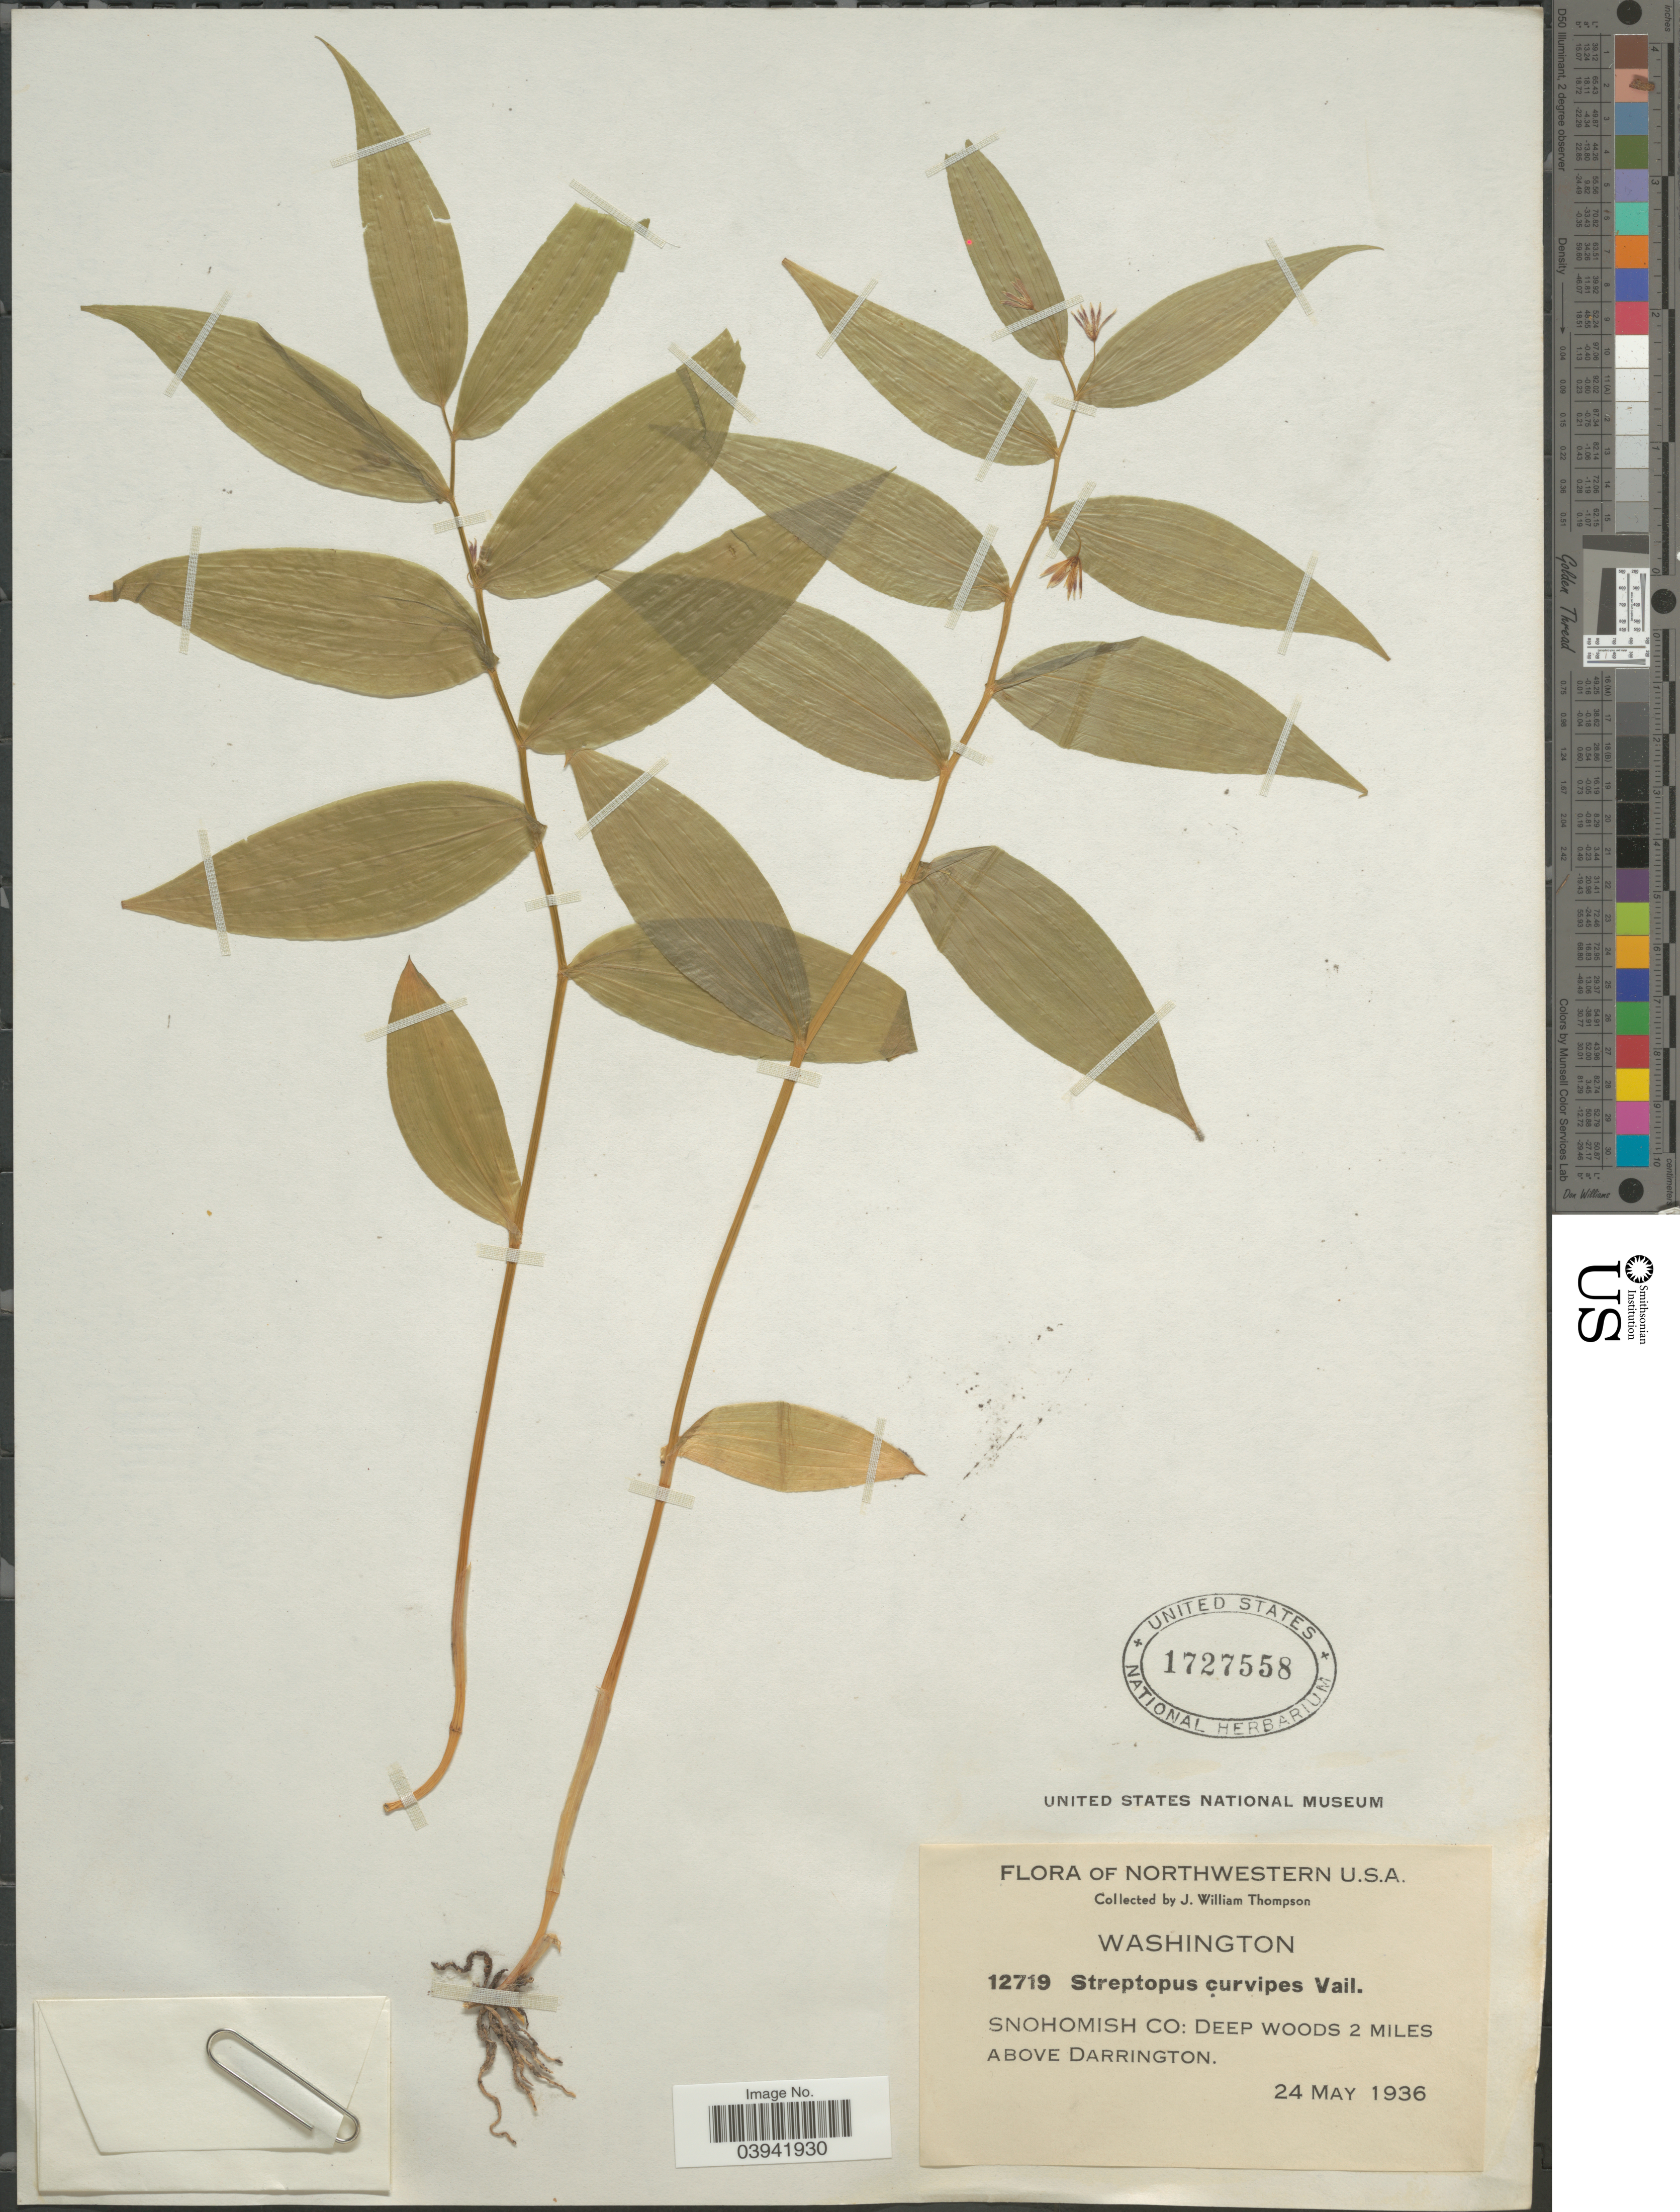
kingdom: Plantae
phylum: Tracheophyta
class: Liliopsida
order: Liliales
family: Liliaceae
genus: Streptopus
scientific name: Streptopus roseus var. curvipes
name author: (Vail) Fassett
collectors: J. W. Thompson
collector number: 12719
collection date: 1936-05-24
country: United States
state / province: Washington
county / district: Snohomish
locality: Northwestern U.S.A. Snohomish Co: deep woods 2 miles above Darrington.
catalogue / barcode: US 1727558